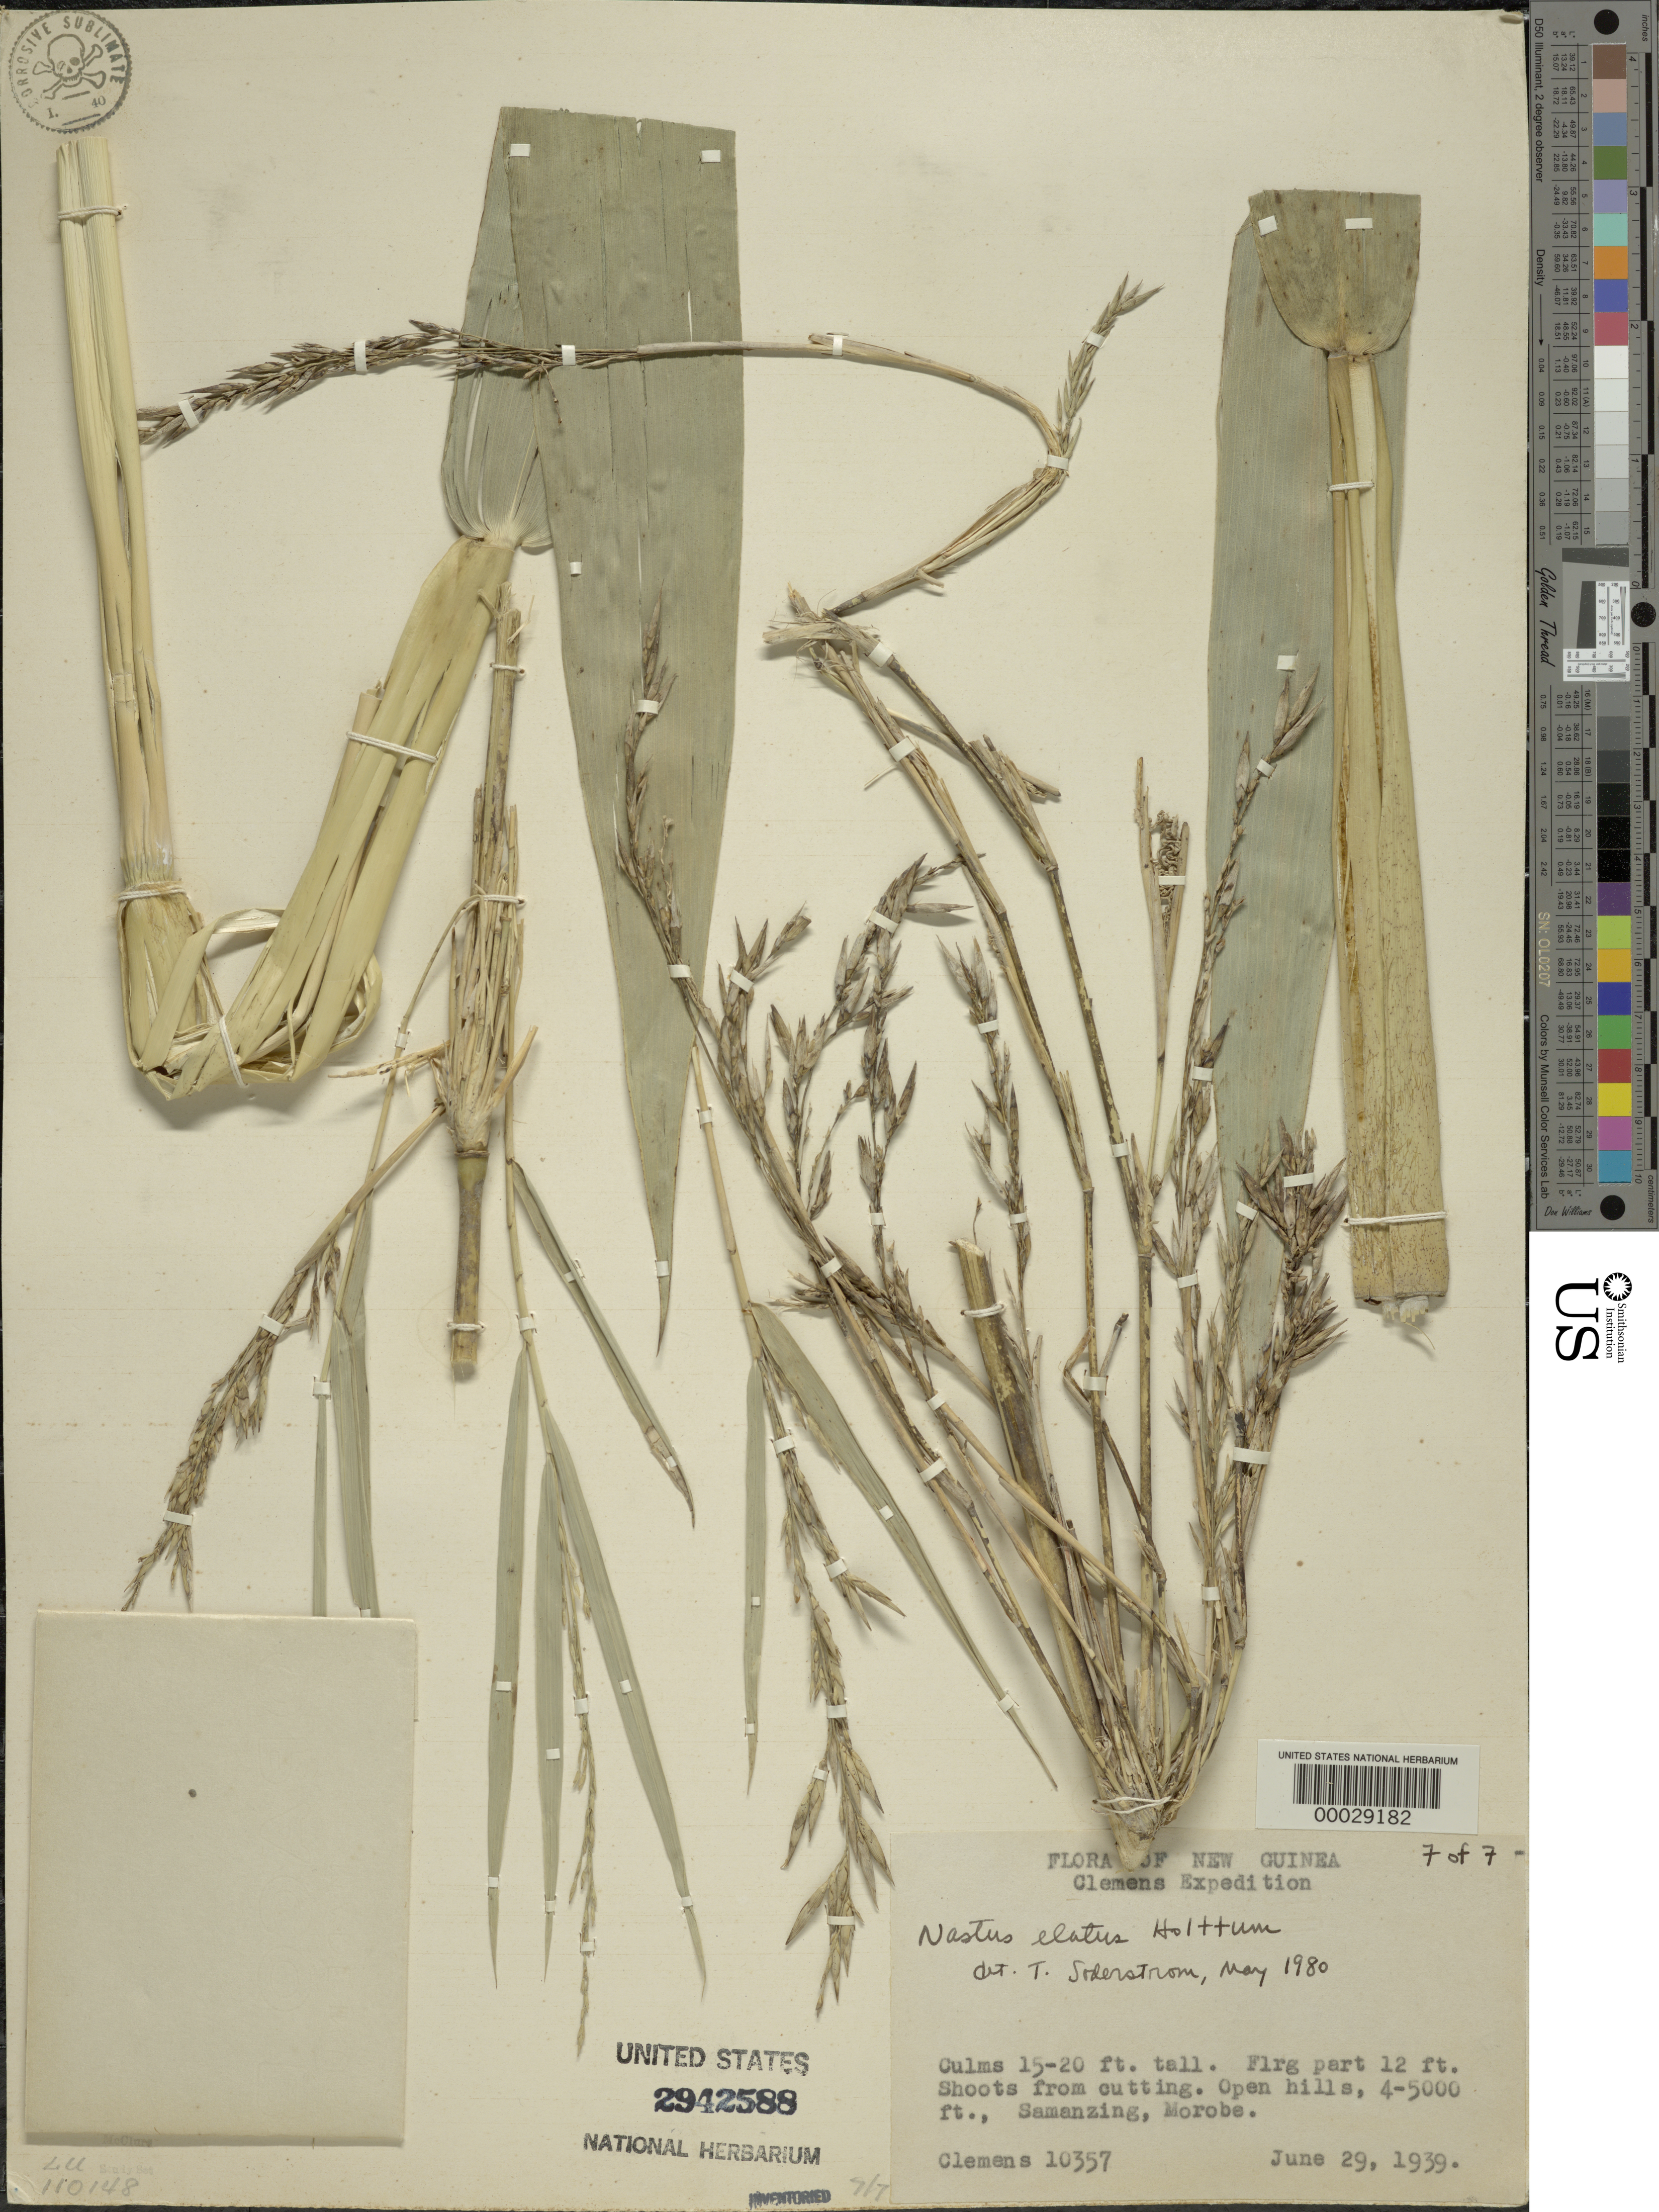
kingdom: Plantae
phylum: Tracheophyta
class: Liliopsida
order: Poales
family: Poaceae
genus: Nastus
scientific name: Nastus elatus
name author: Holttum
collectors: -. Clemens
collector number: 10357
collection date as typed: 29 Jun 1939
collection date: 1939-06-29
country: Papua New Guinea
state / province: Morobe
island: New Guinea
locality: Samanzing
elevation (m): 1220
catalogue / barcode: US 2942588